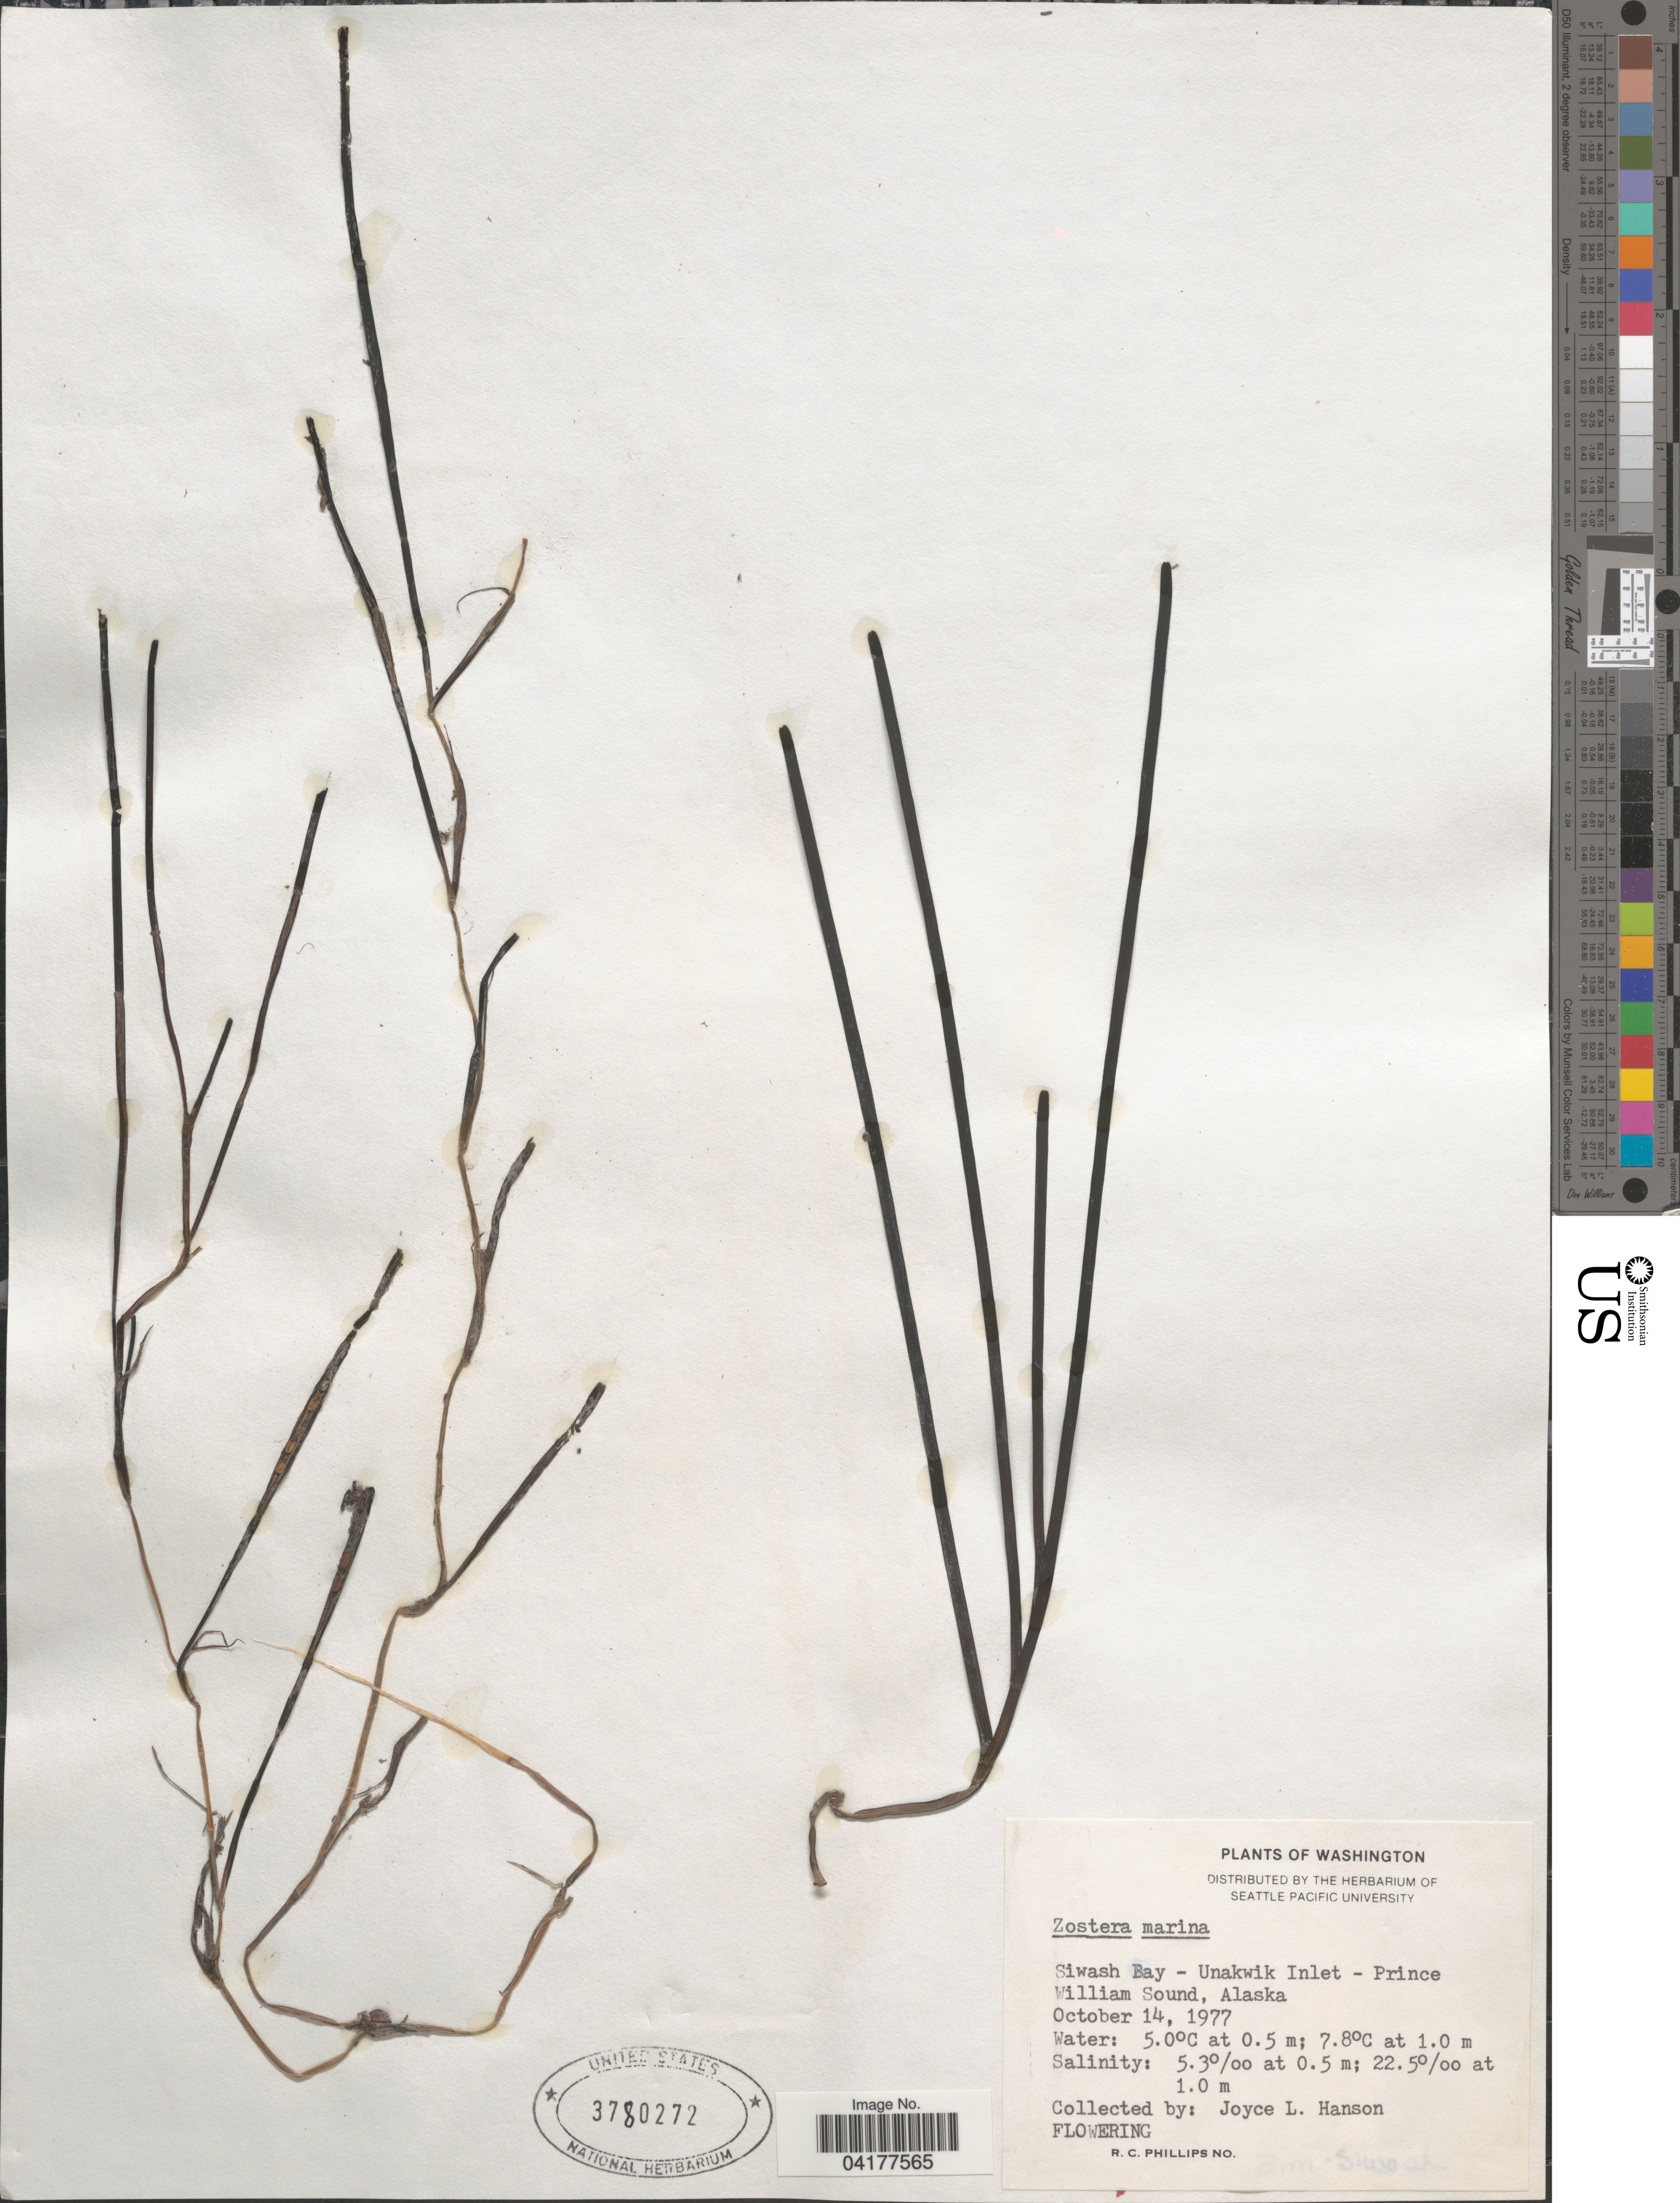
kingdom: Plantae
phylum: Tracheophyta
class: Liliopsida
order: Alismatales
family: Zosteraceae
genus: Zostera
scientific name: Zostera marina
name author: L.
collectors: J. Hanson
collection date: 1977-10-14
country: United States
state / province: Alaska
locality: Siwash Bay - Unakwik Inlet - Prince William Sound.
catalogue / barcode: US 3780272